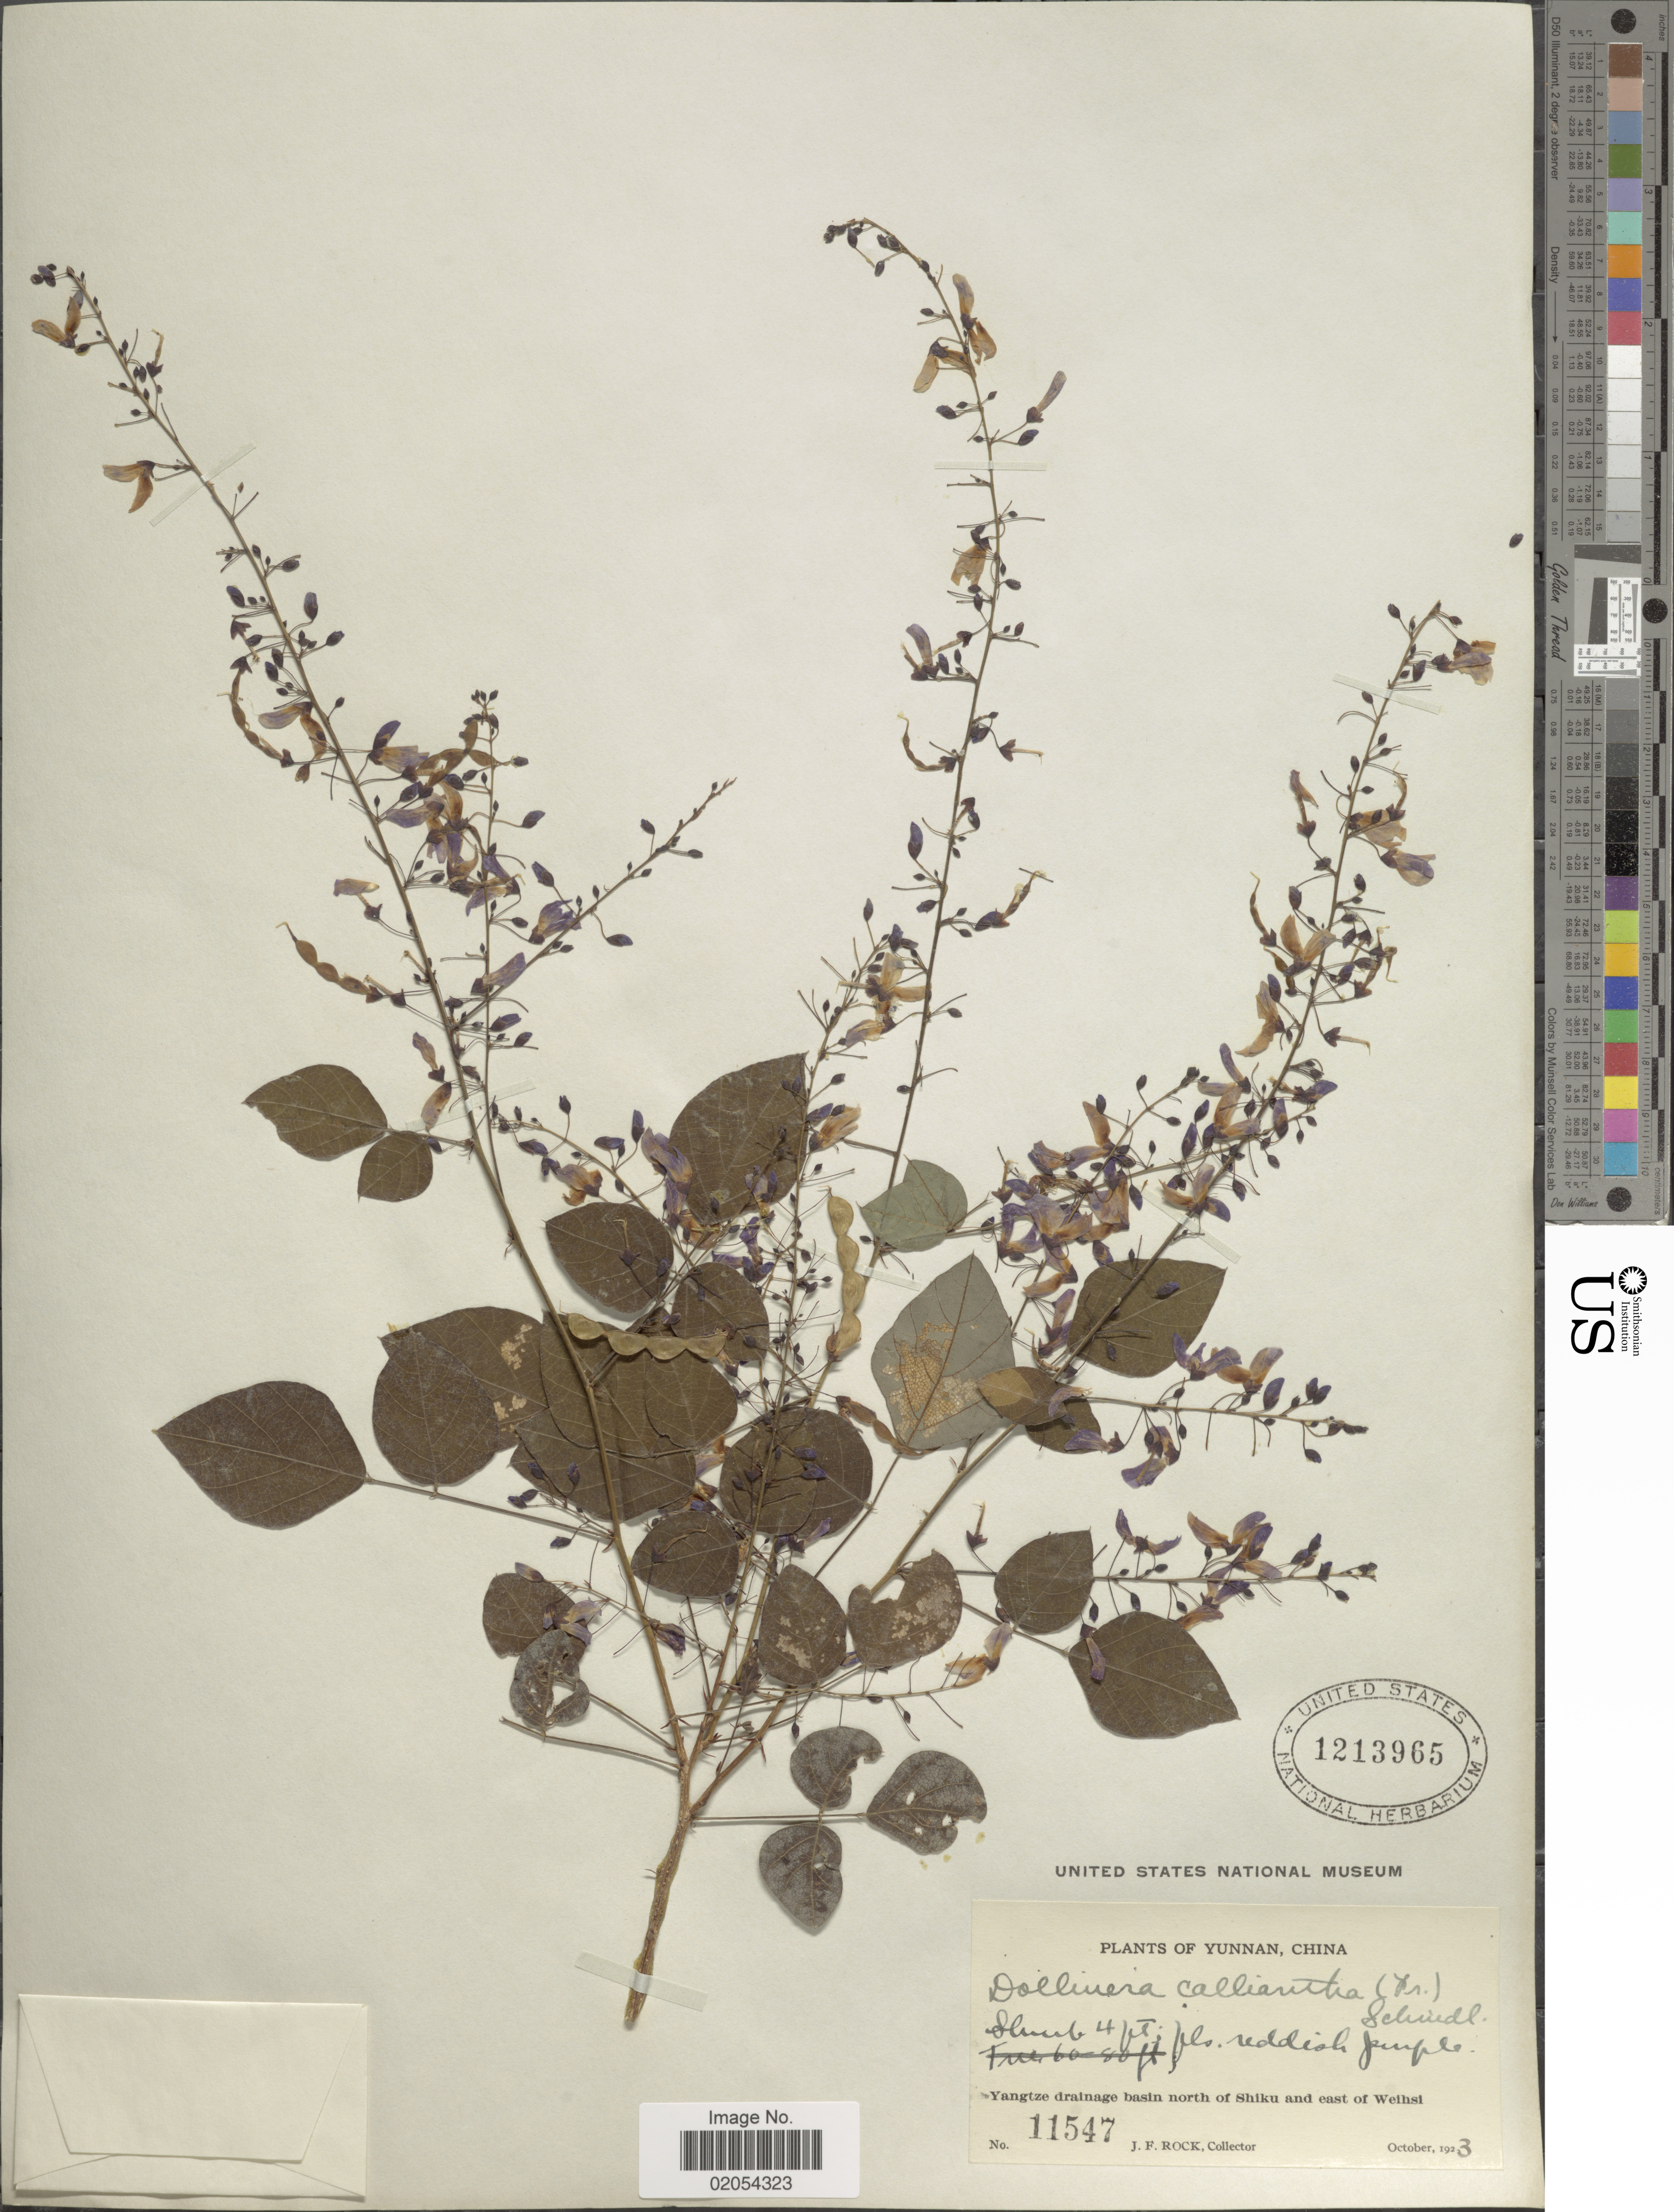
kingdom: Plantae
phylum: Tracheophyta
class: Magnoliopsida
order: Fabales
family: Fabaceae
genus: Sunhangia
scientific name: Sunhangia calliantha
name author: (Franch.) H. Ohashi & K. Ohashi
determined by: Strong, Mark T., (BOT), Smithsonian Institution - National Museum of Natural History (UNITED STATES)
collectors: J. Rock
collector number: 11547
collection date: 1923-10-03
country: China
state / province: Yunnan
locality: Yunnan, China, Yangtze drainage basin north of Shiku and east of Weihsi.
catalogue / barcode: US 1213965